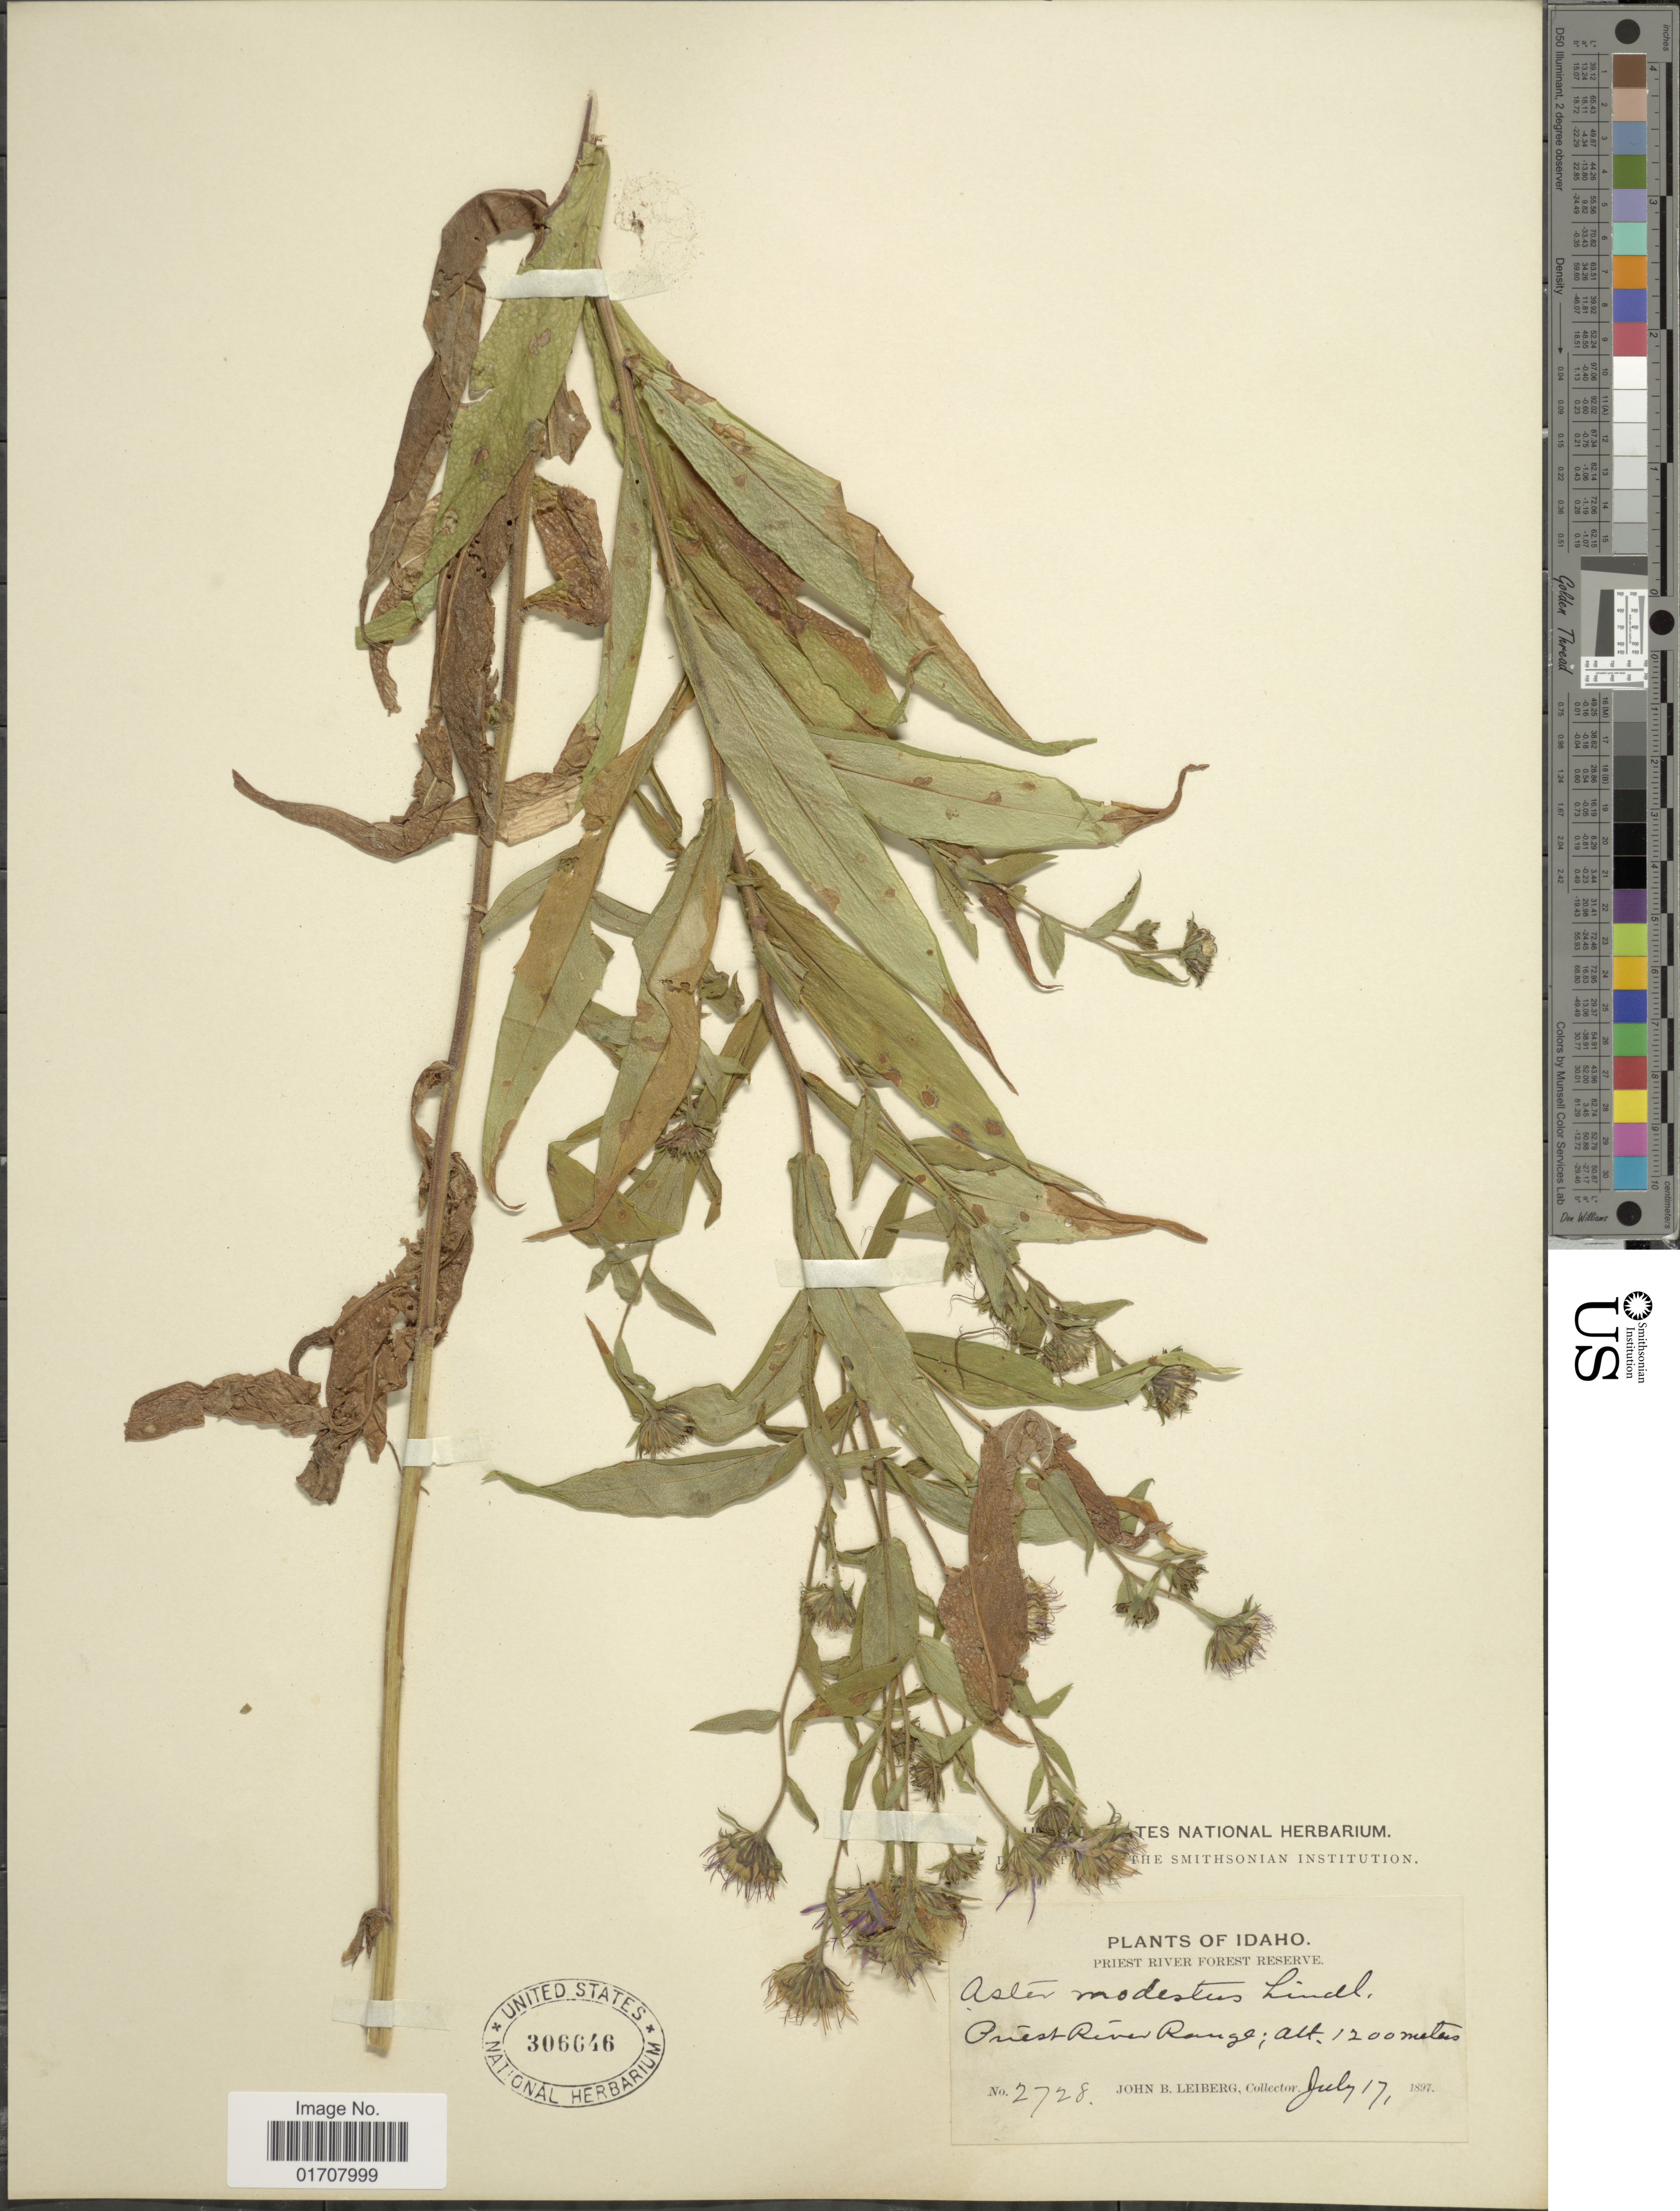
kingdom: Plantae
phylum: Tracheophyta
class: Magnoliopsida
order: Asterales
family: Asteraceae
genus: Canadanthus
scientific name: Canadanthus modestus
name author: (Lindl.) G.L. Nesom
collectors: J. B. Leiberg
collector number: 2728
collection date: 1897-07-17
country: United States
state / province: Idaho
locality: Priest River Forest Reserve, Priest River Range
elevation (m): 1200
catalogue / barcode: US 306646